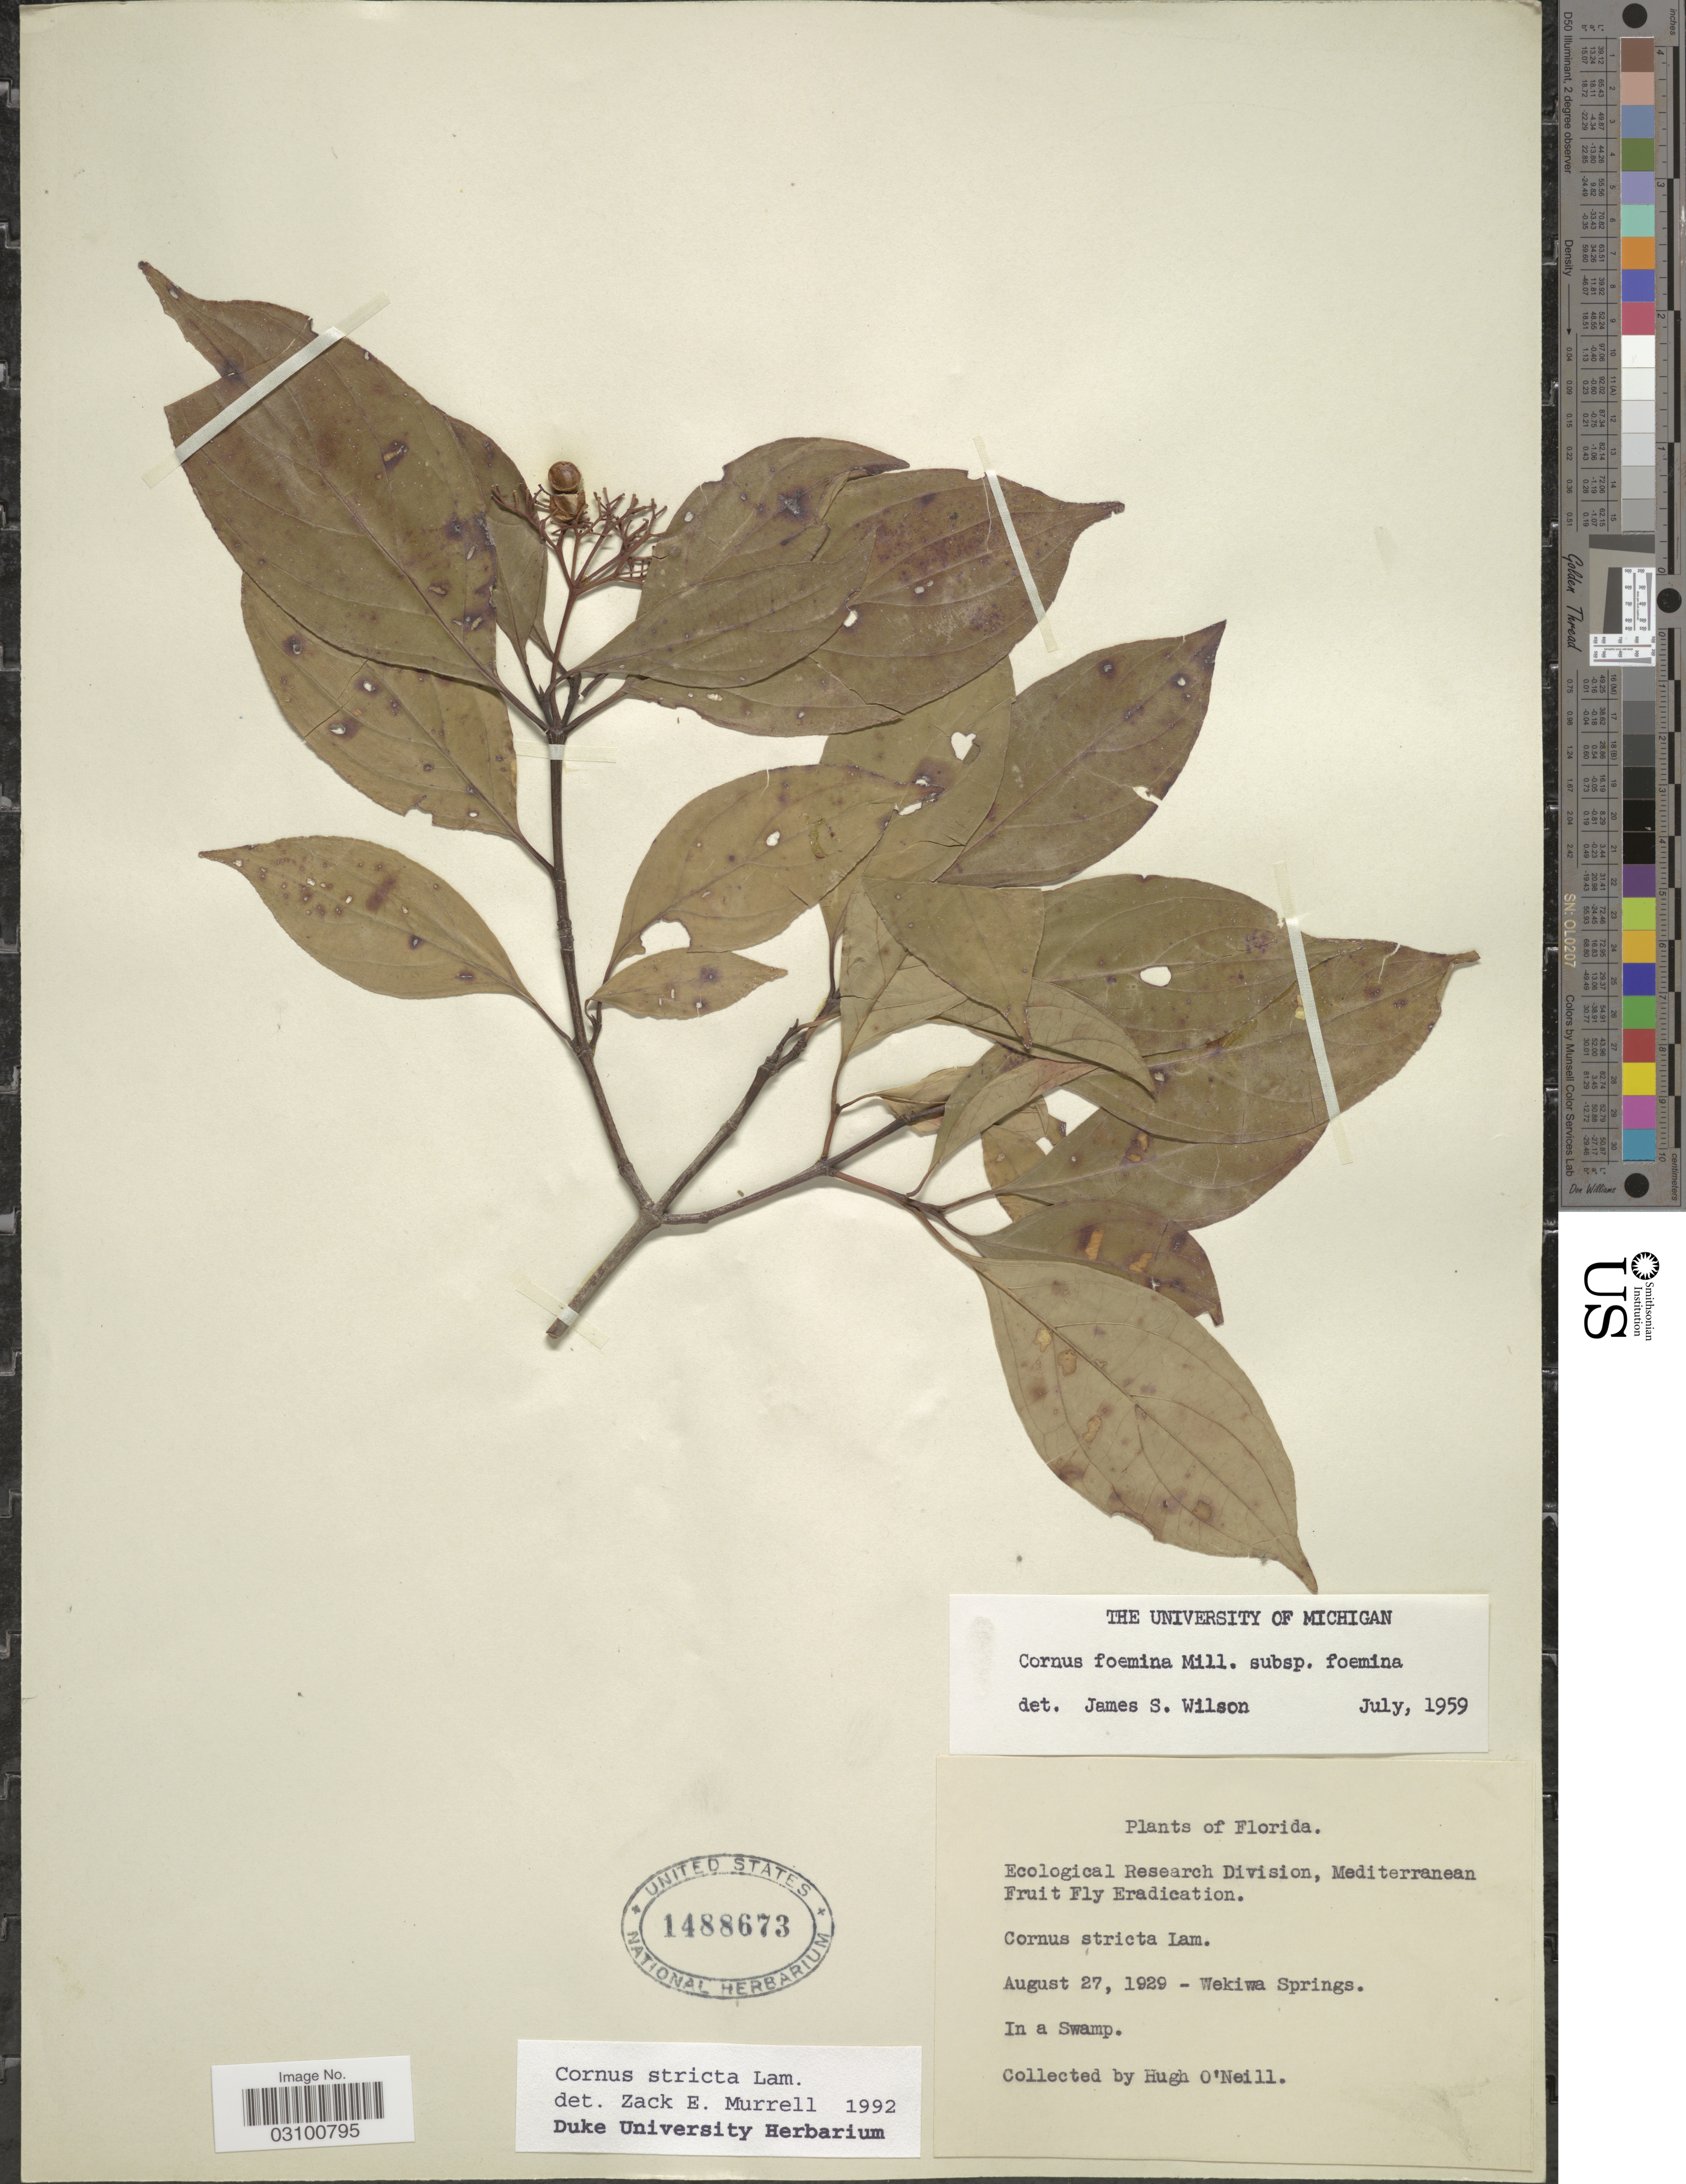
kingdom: Plantae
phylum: Tracheophyta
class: Magnoliopsida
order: Cornales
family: Cornaceae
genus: Cornus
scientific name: Cornus stricta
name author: Lam.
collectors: H. O'Neill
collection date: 1929-08-27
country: United States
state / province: Florida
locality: Wekiwa Springs.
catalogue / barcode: US 1488673